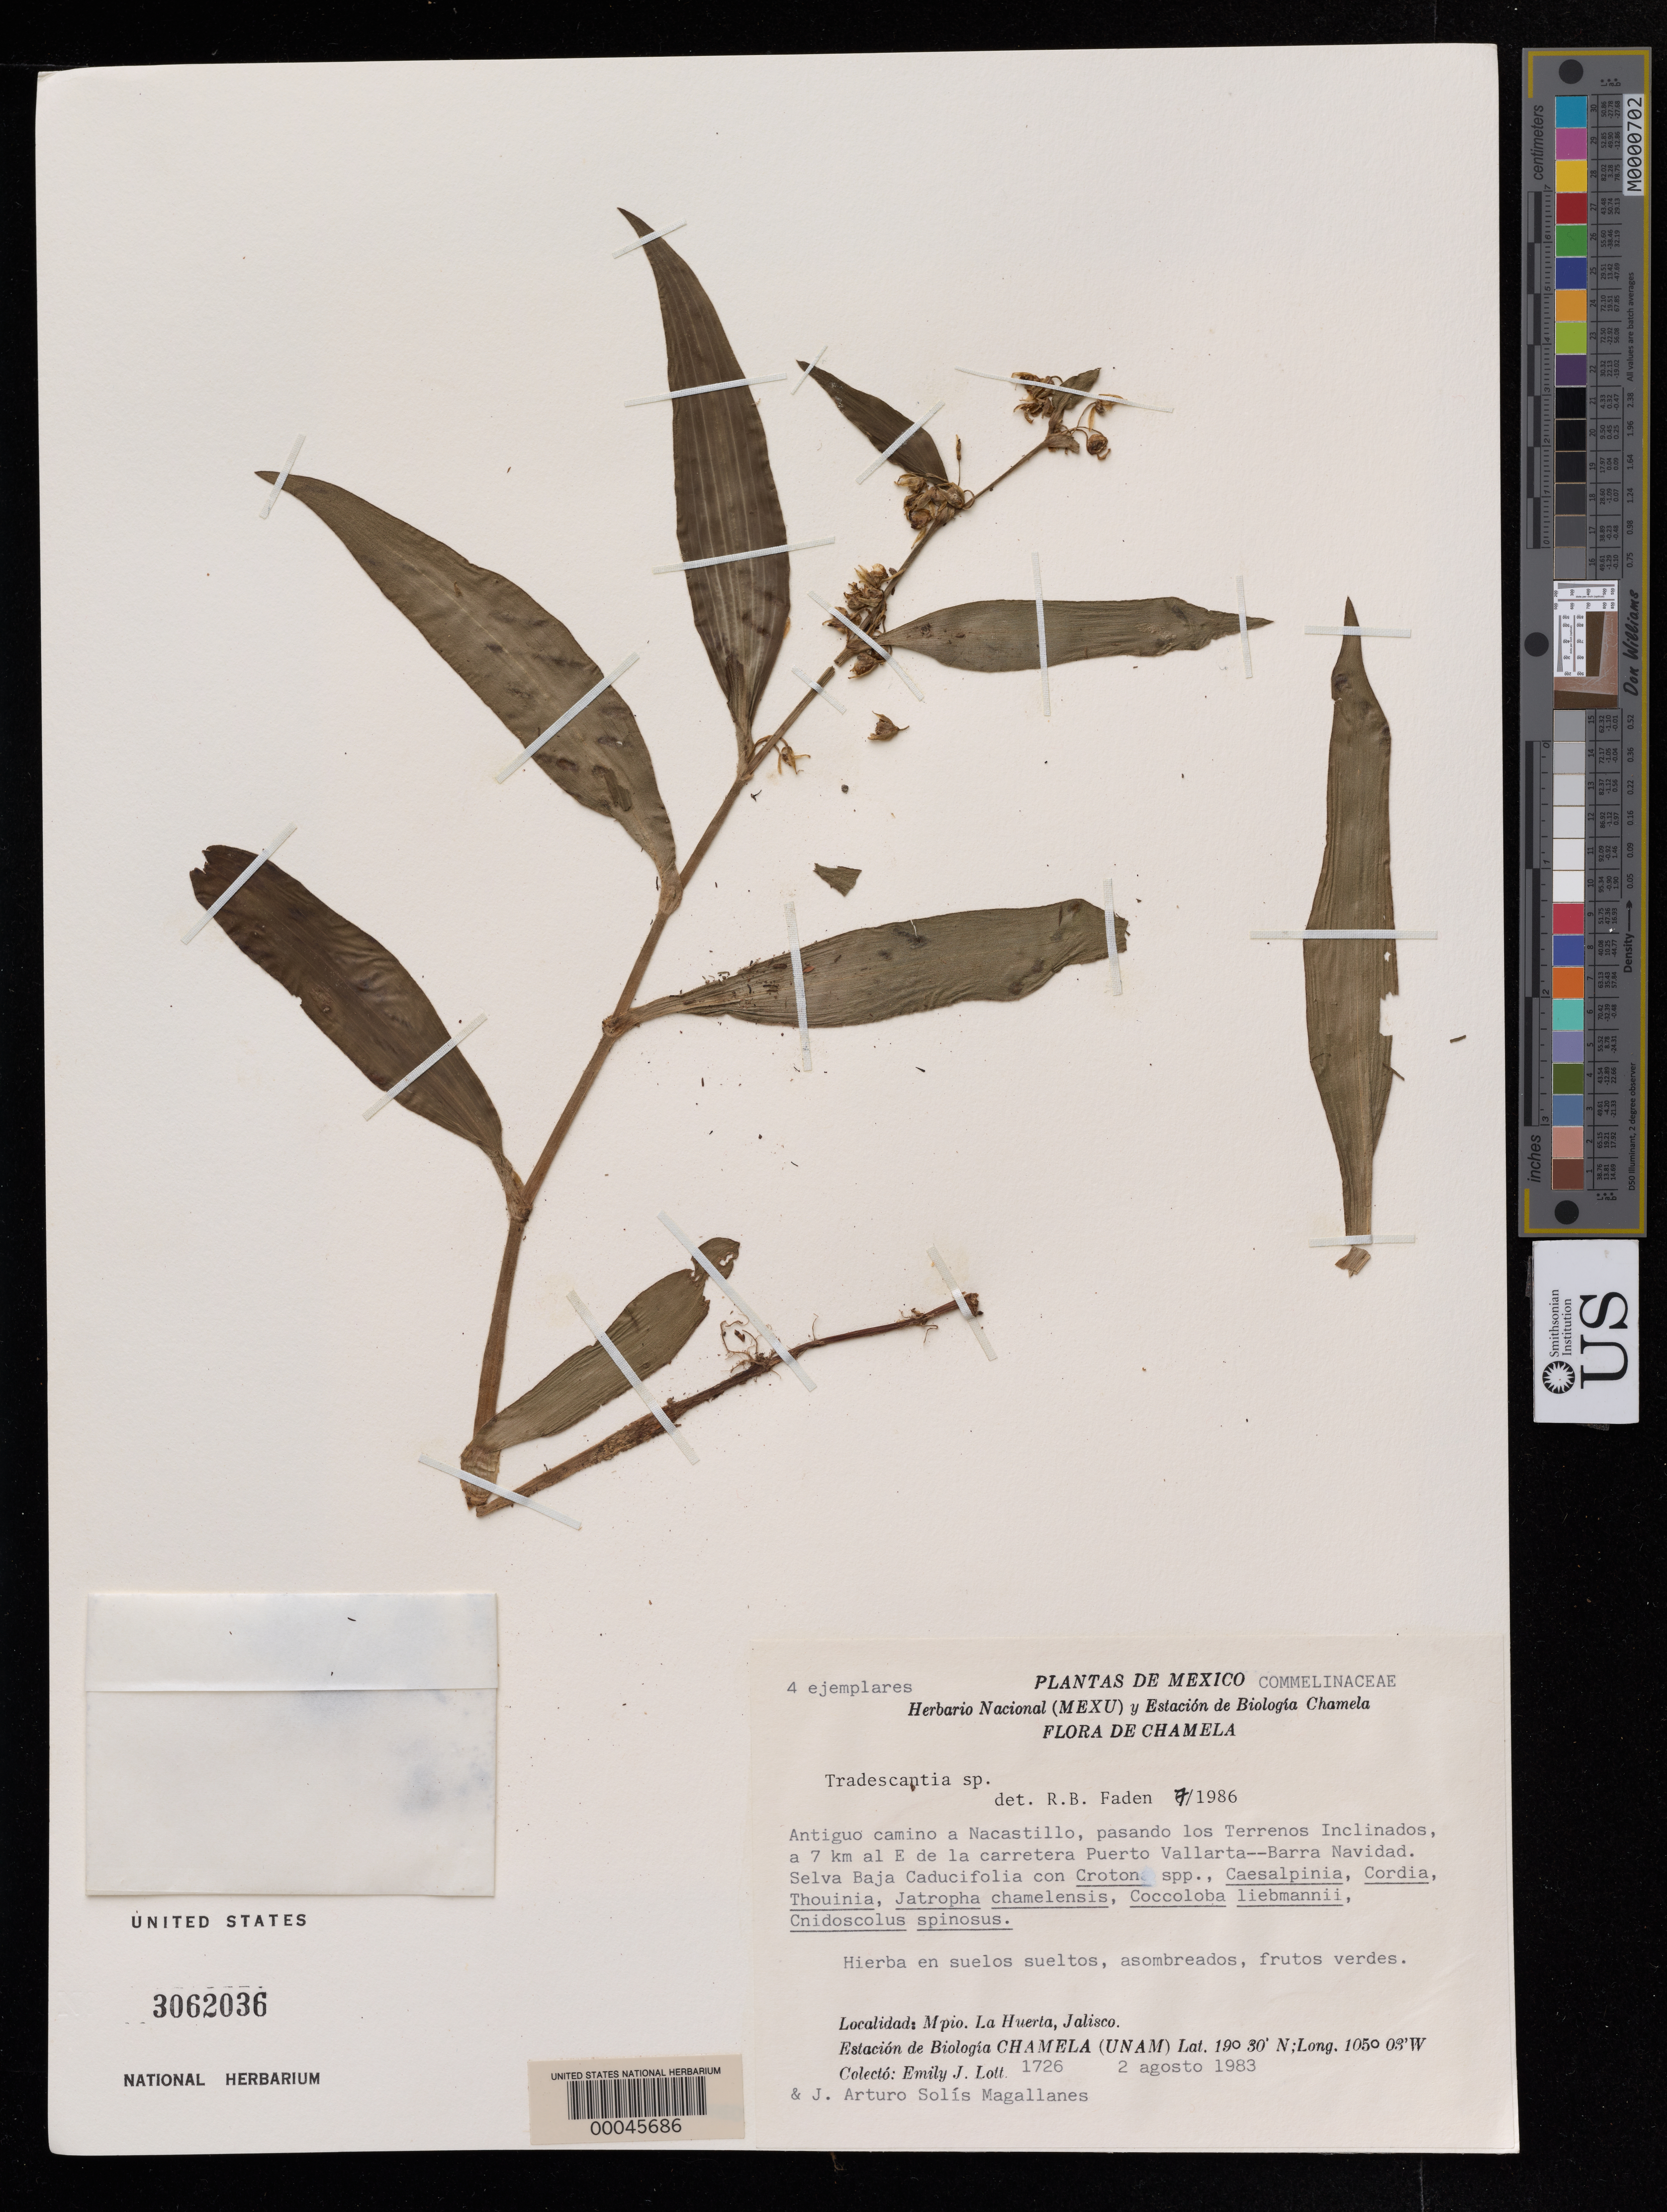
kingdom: Plantae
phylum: Tracheophyta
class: Liliopsida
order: Commelinales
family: Commelinaceae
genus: Tradescantia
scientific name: Tradescantia sp.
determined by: Faden, Robert B., (US), Smithsonian Institution - National Museum of Natural History (UNITED STATES)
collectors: E. Lott & J. Solis Magallanes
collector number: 1726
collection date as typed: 02 Aug 1983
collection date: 1983-08-02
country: Mexico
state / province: Jalisco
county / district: Huerta, La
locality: Experimental station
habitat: Dry sandy soil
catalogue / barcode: US 3062036